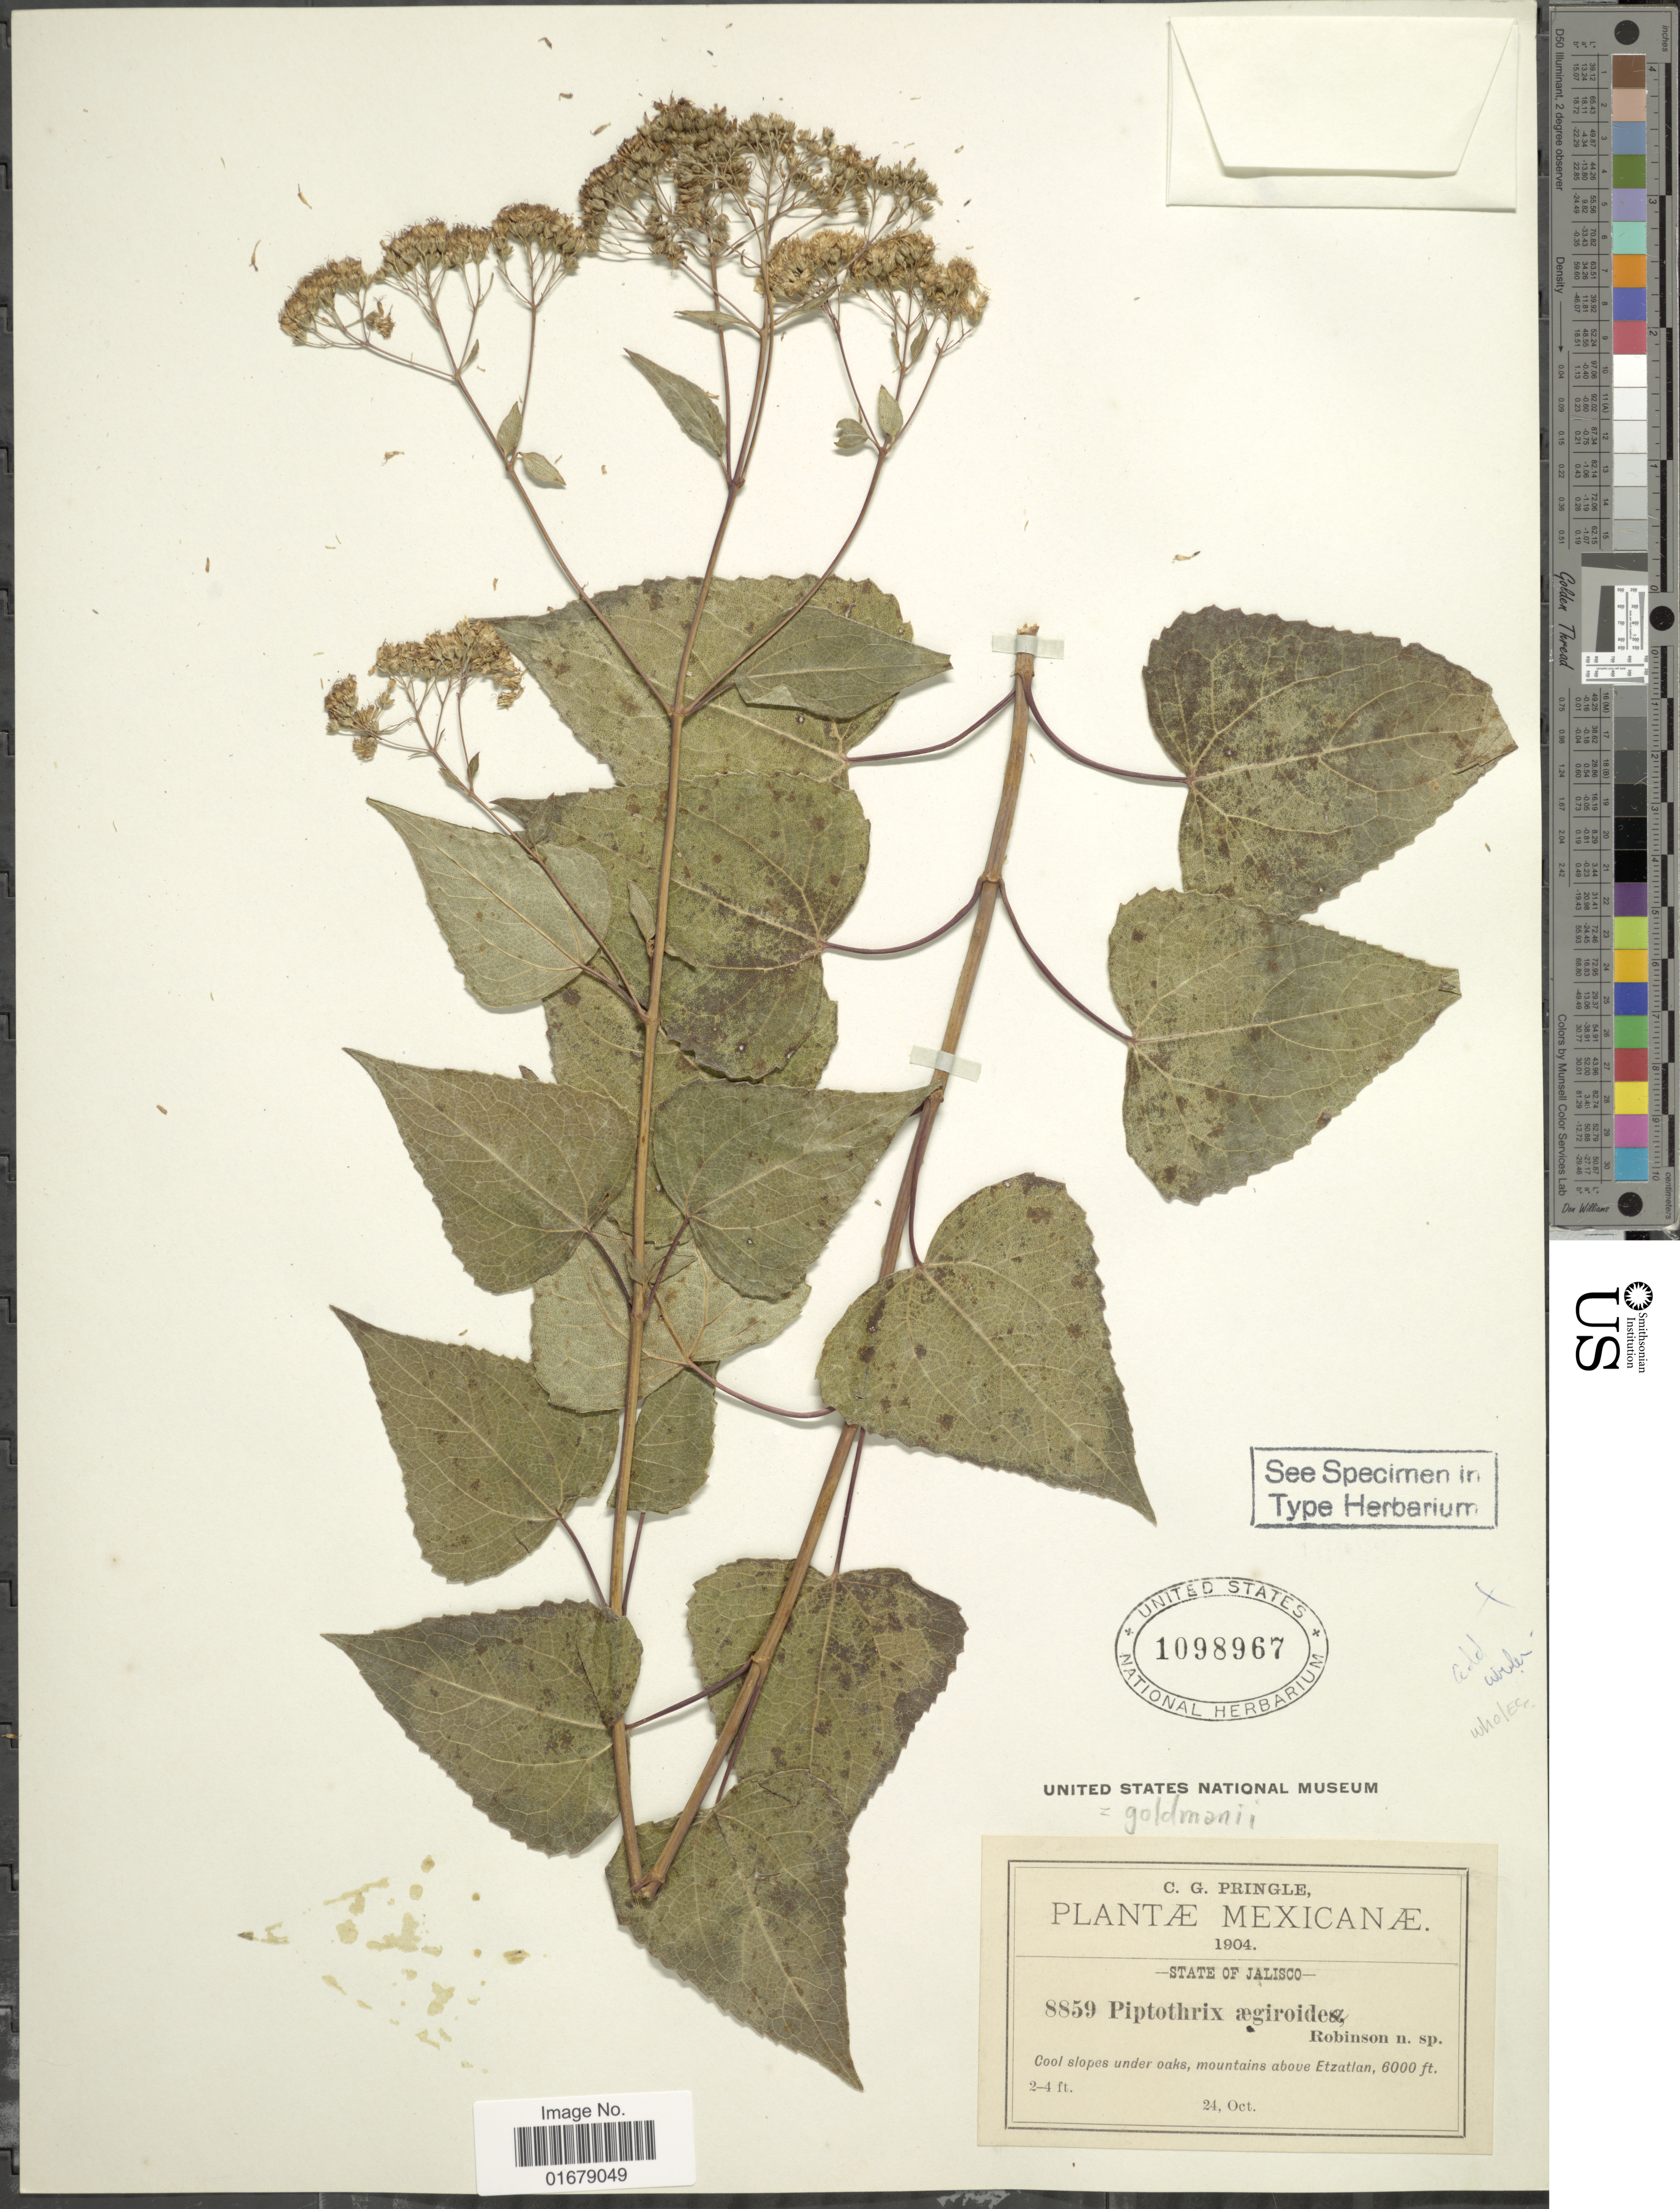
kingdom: Plantae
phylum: Tracheophyta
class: Magnoliopsida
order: Asterales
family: Asteraceae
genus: Jaliscoa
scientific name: Jaliscoa goldmanii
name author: (B.L. Rob.) R.M. King & H. Rob.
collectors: C. G. Pringle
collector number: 8859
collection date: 1904-10-24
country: Mexico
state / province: Jalisco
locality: State of Jalisco. Cool slopes under oaks, mountains above Etzatlan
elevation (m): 1829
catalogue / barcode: US 1098967